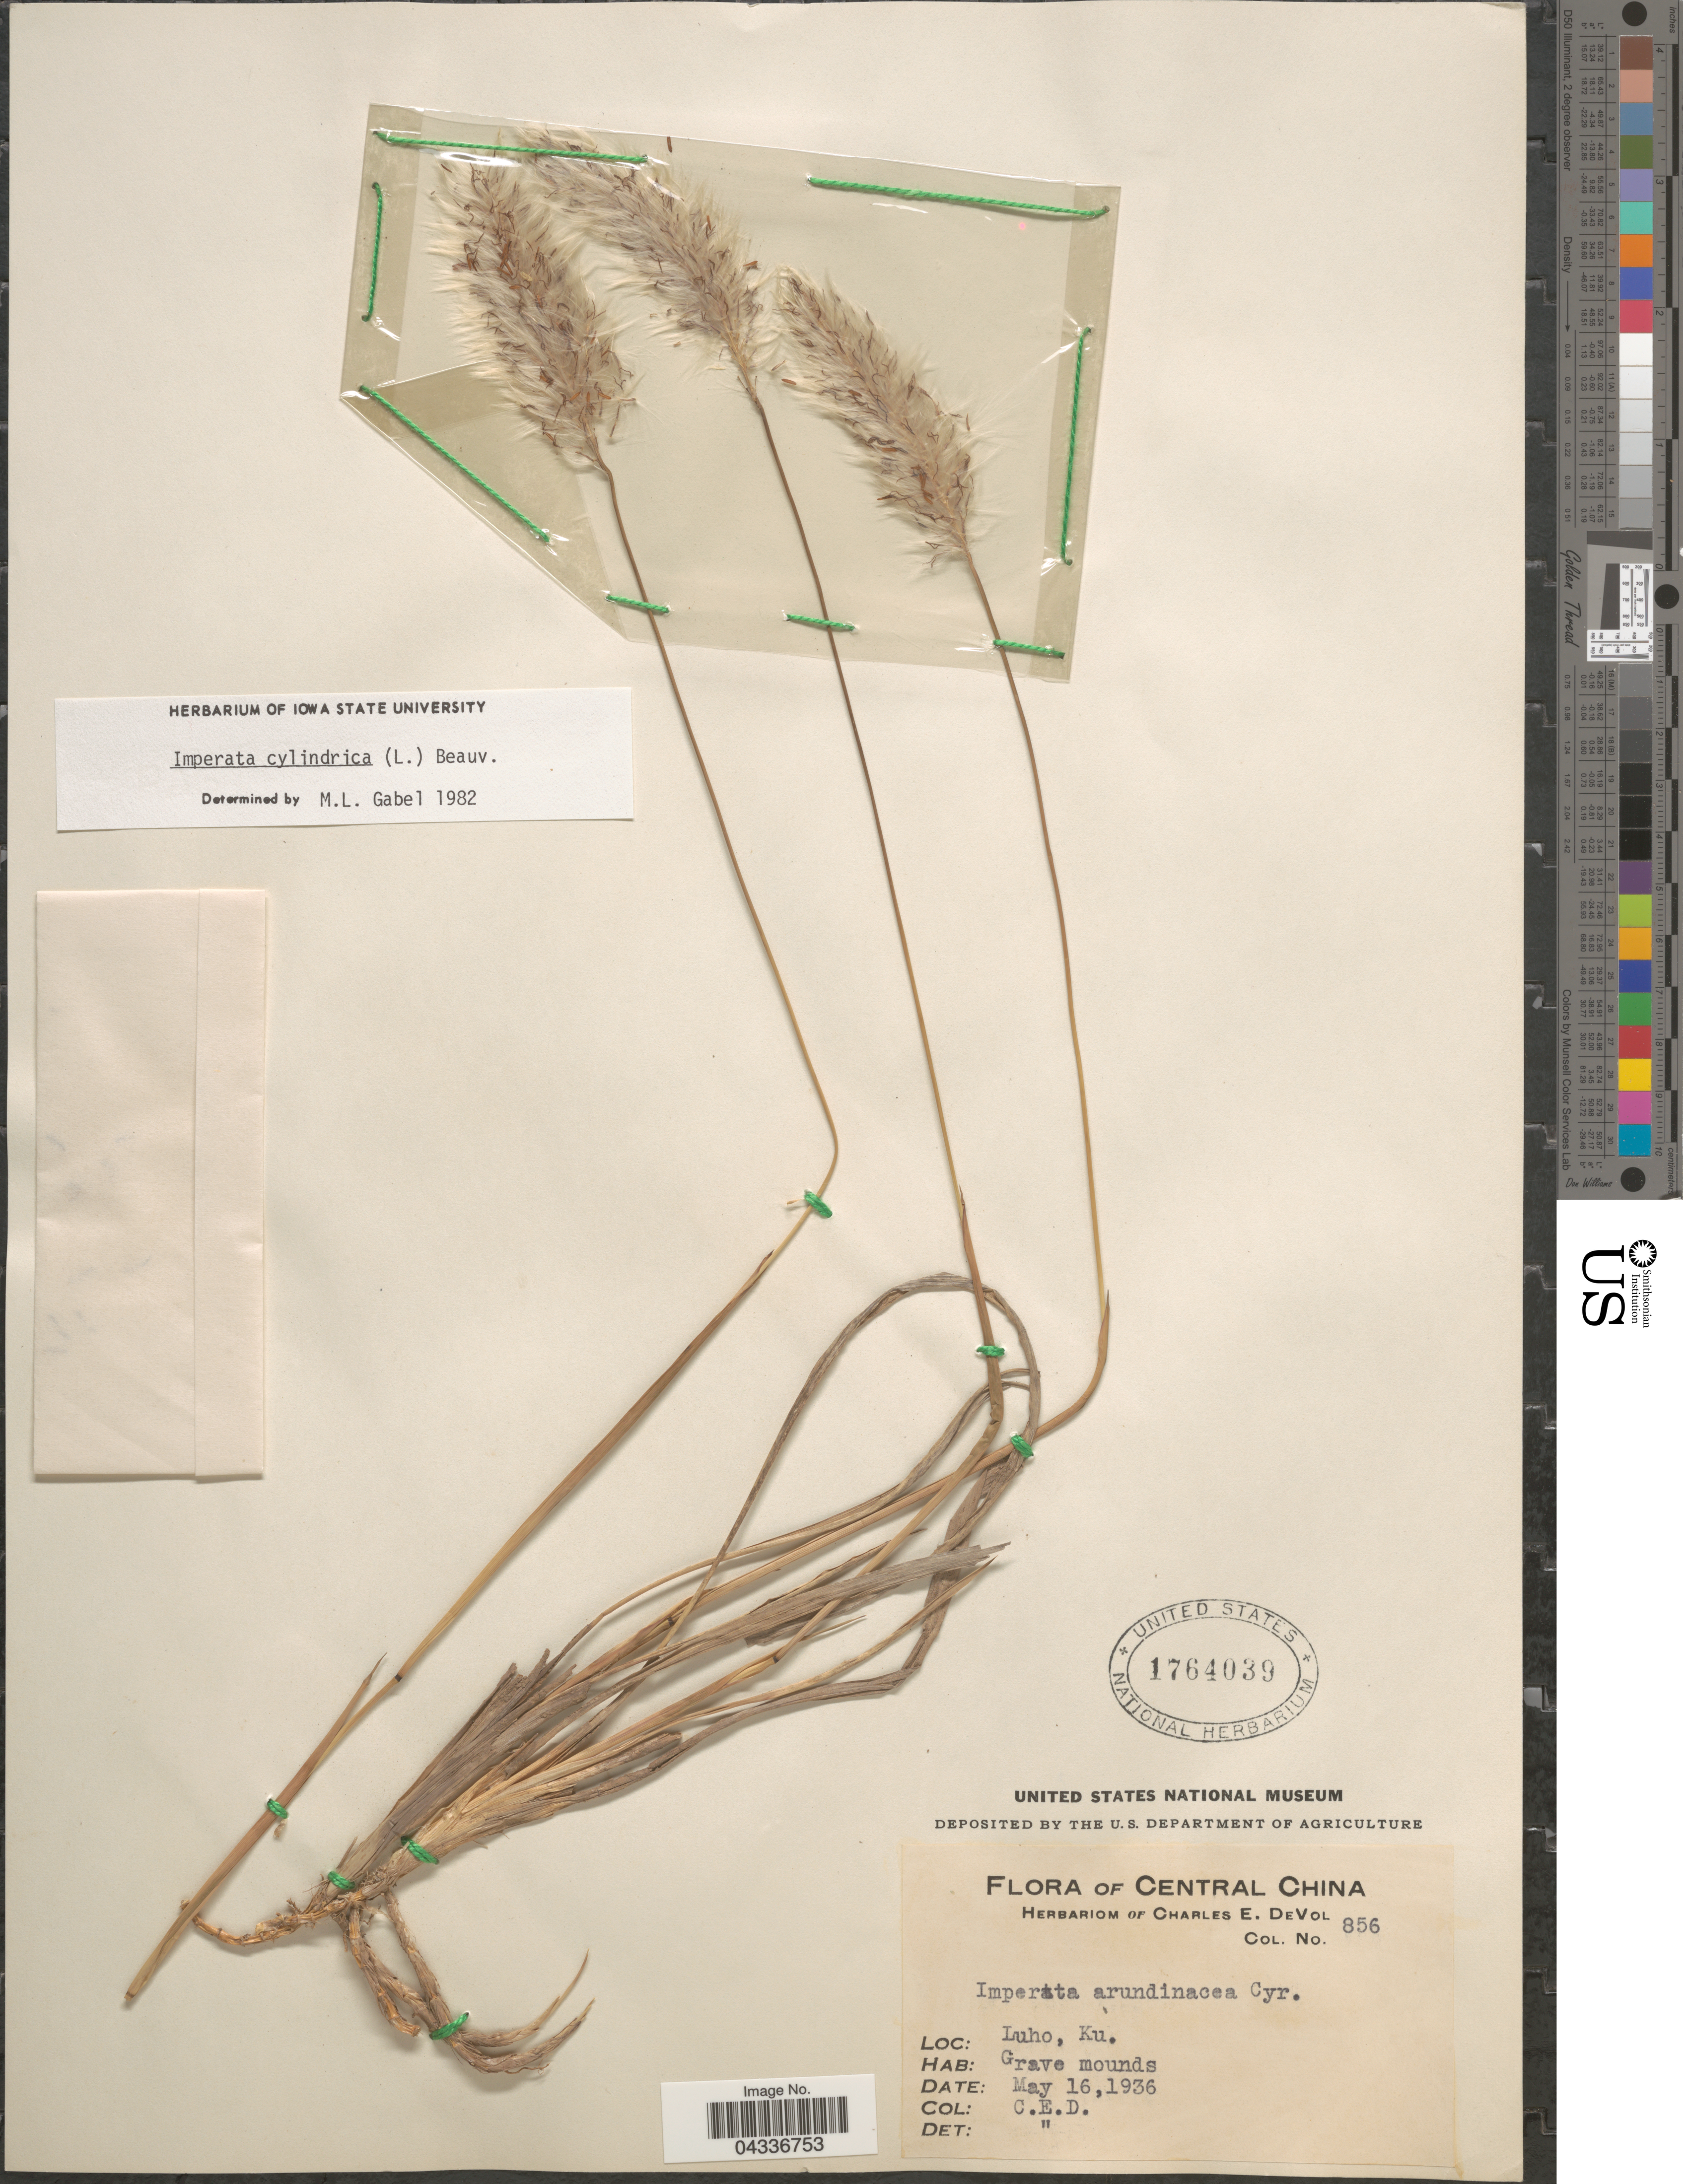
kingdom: Plantae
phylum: Tracheophyta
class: Liliopsida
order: Poales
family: Poaceae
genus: Imperata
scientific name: Imperata cylindrica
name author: (L.) P. Beauv.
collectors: C. E. De Vol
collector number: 856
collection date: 1936-05-16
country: China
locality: Central China. Luho, Ku.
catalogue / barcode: US 1764039